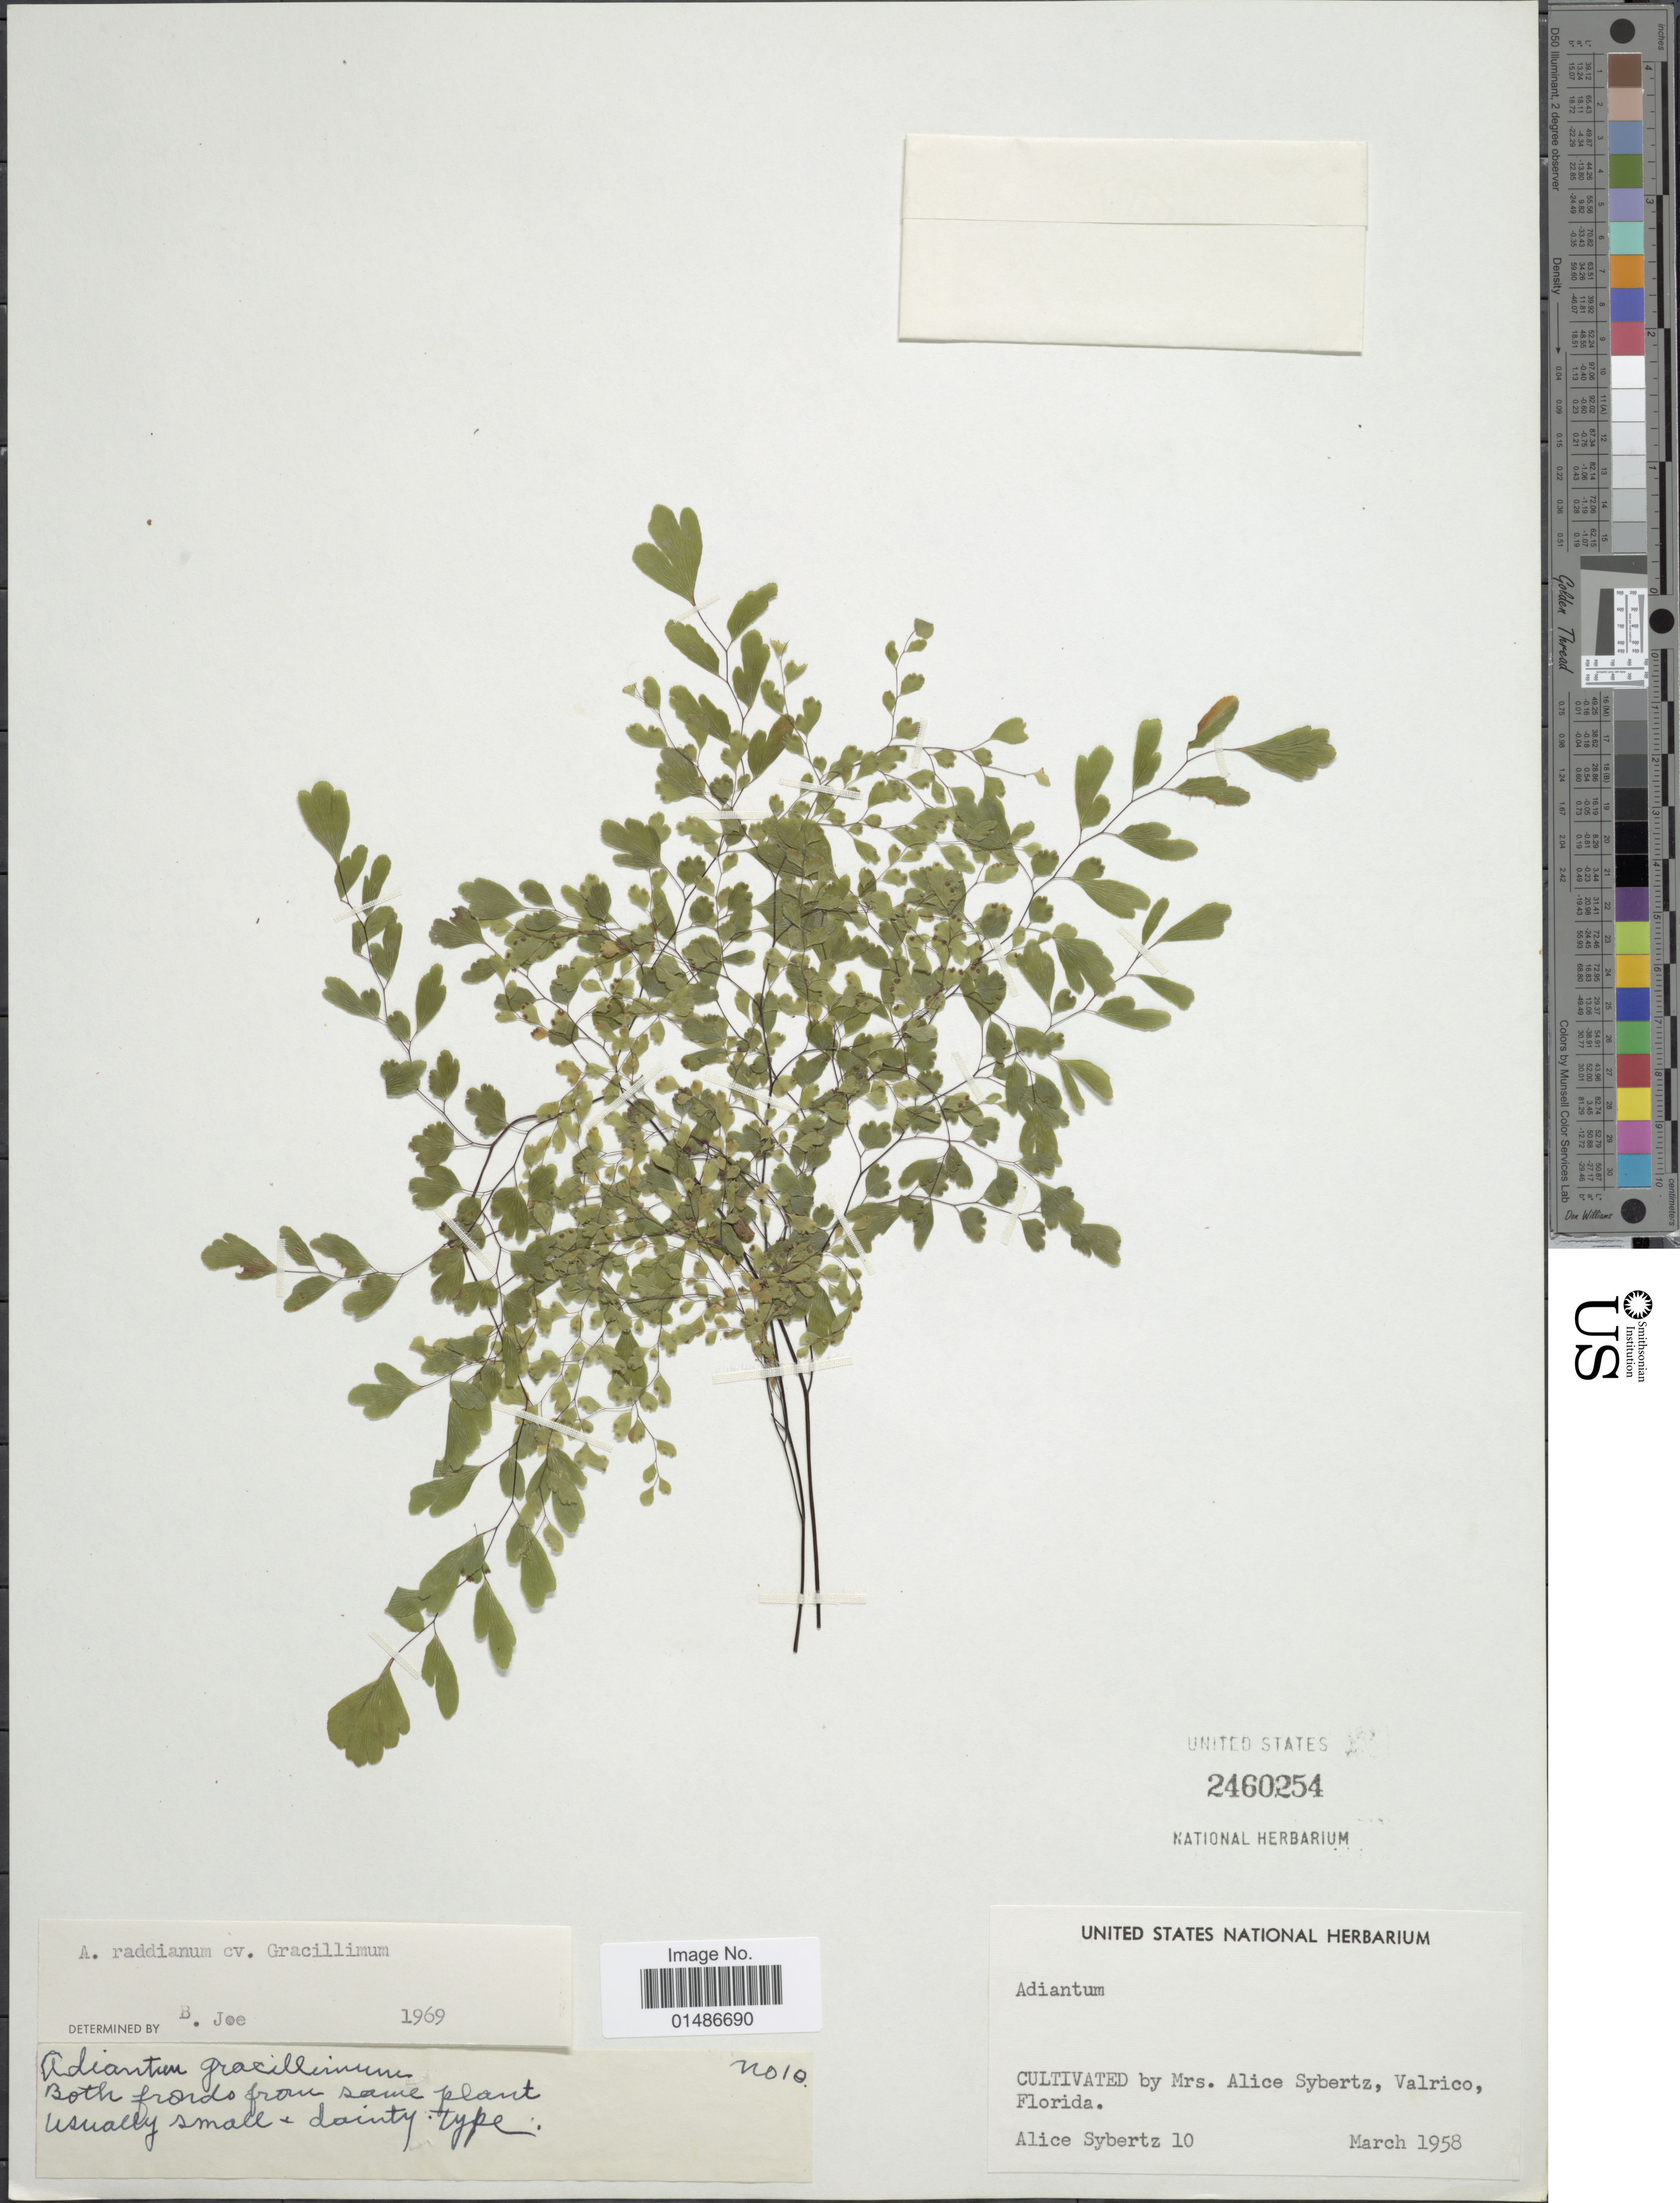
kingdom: Plantae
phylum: Tracheophyta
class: Polypodiopsida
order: Polypodiales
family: Pteridaceae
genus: Adiantum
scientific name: Adiantum raddianum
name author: C. Presl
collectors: A. Sybertz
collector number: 10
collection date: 1958-03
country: United States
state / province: Florida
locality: Cultivated by Mrs. Alice Sybertz, Valrico.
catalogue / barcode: US 2460254